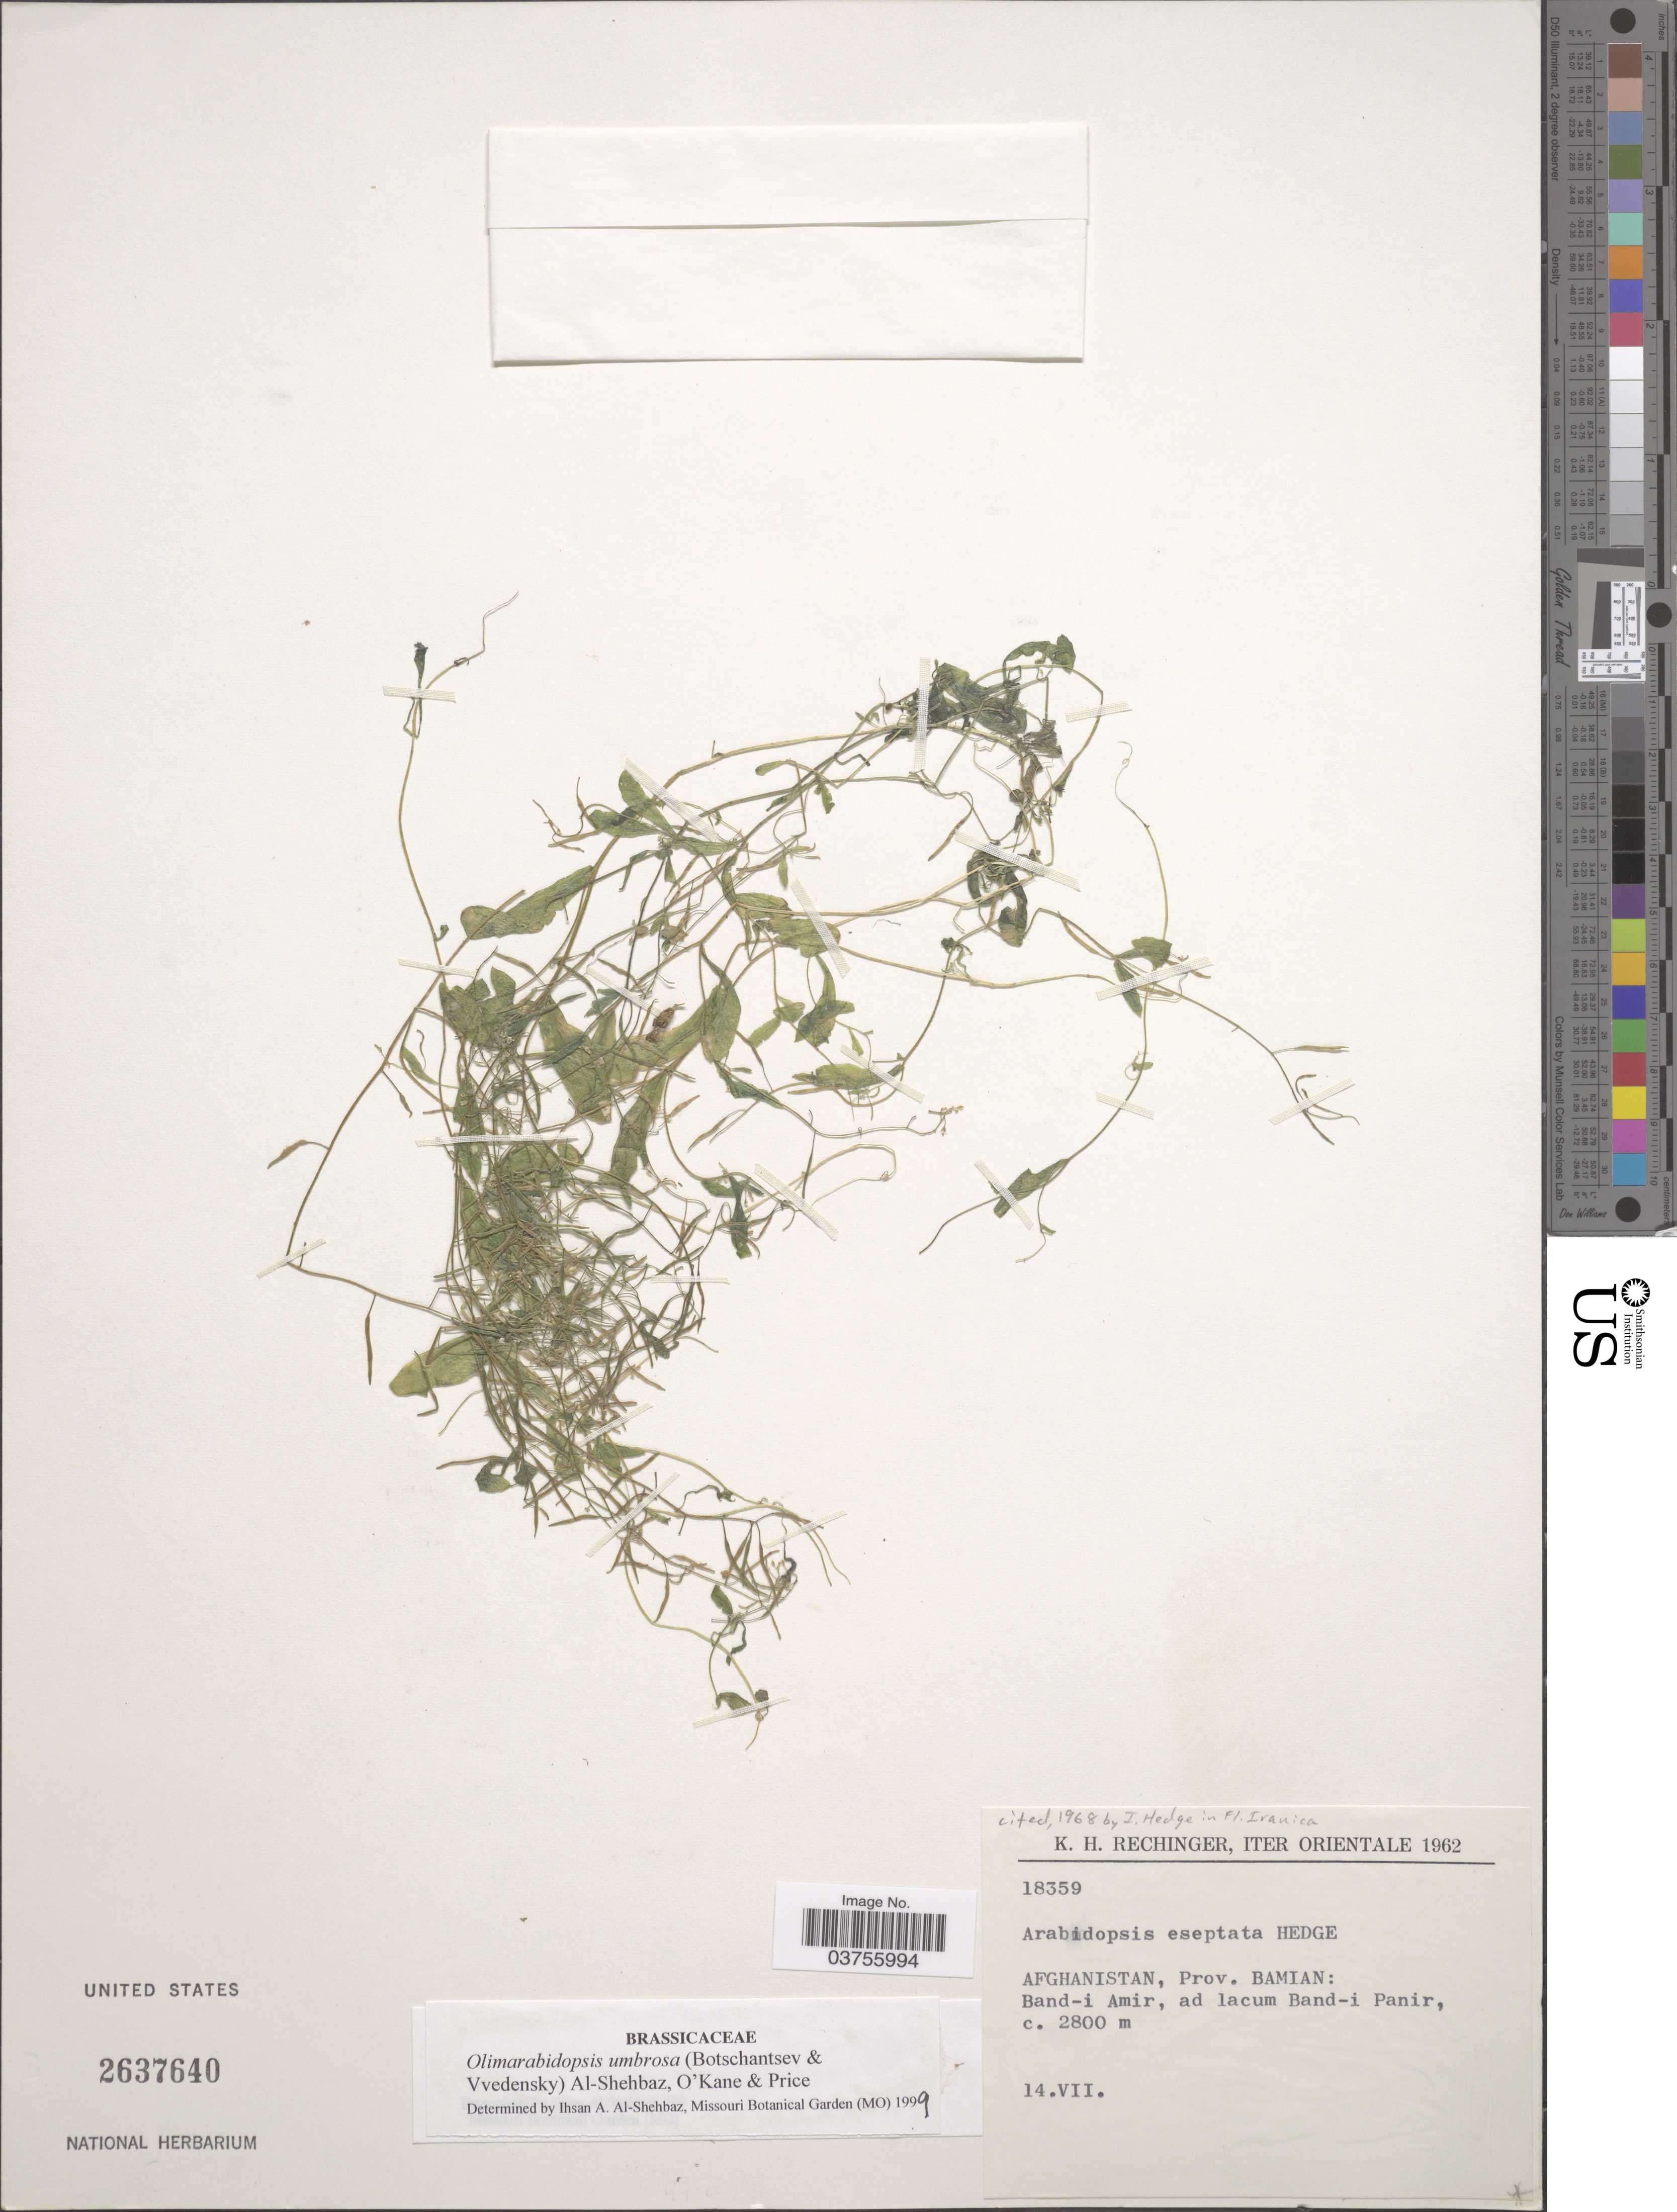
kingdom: Plantae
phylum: Tracheophyta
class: Magnoliopsida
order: Brassicales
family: Brassicaceae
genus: Olimarabidopsis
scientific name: Olimarabidopsis umbrosa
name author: (Botsch. & Vved.) Al-Shehbaz et al.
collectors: K. H. Rechinger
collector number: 18359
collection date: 1962-07-14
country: Afghanistan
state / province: Bamian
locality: Iter Orientale. Band-i Amir, ad lacum Band-i Panir.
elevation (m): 2800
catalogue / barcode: US 2637640